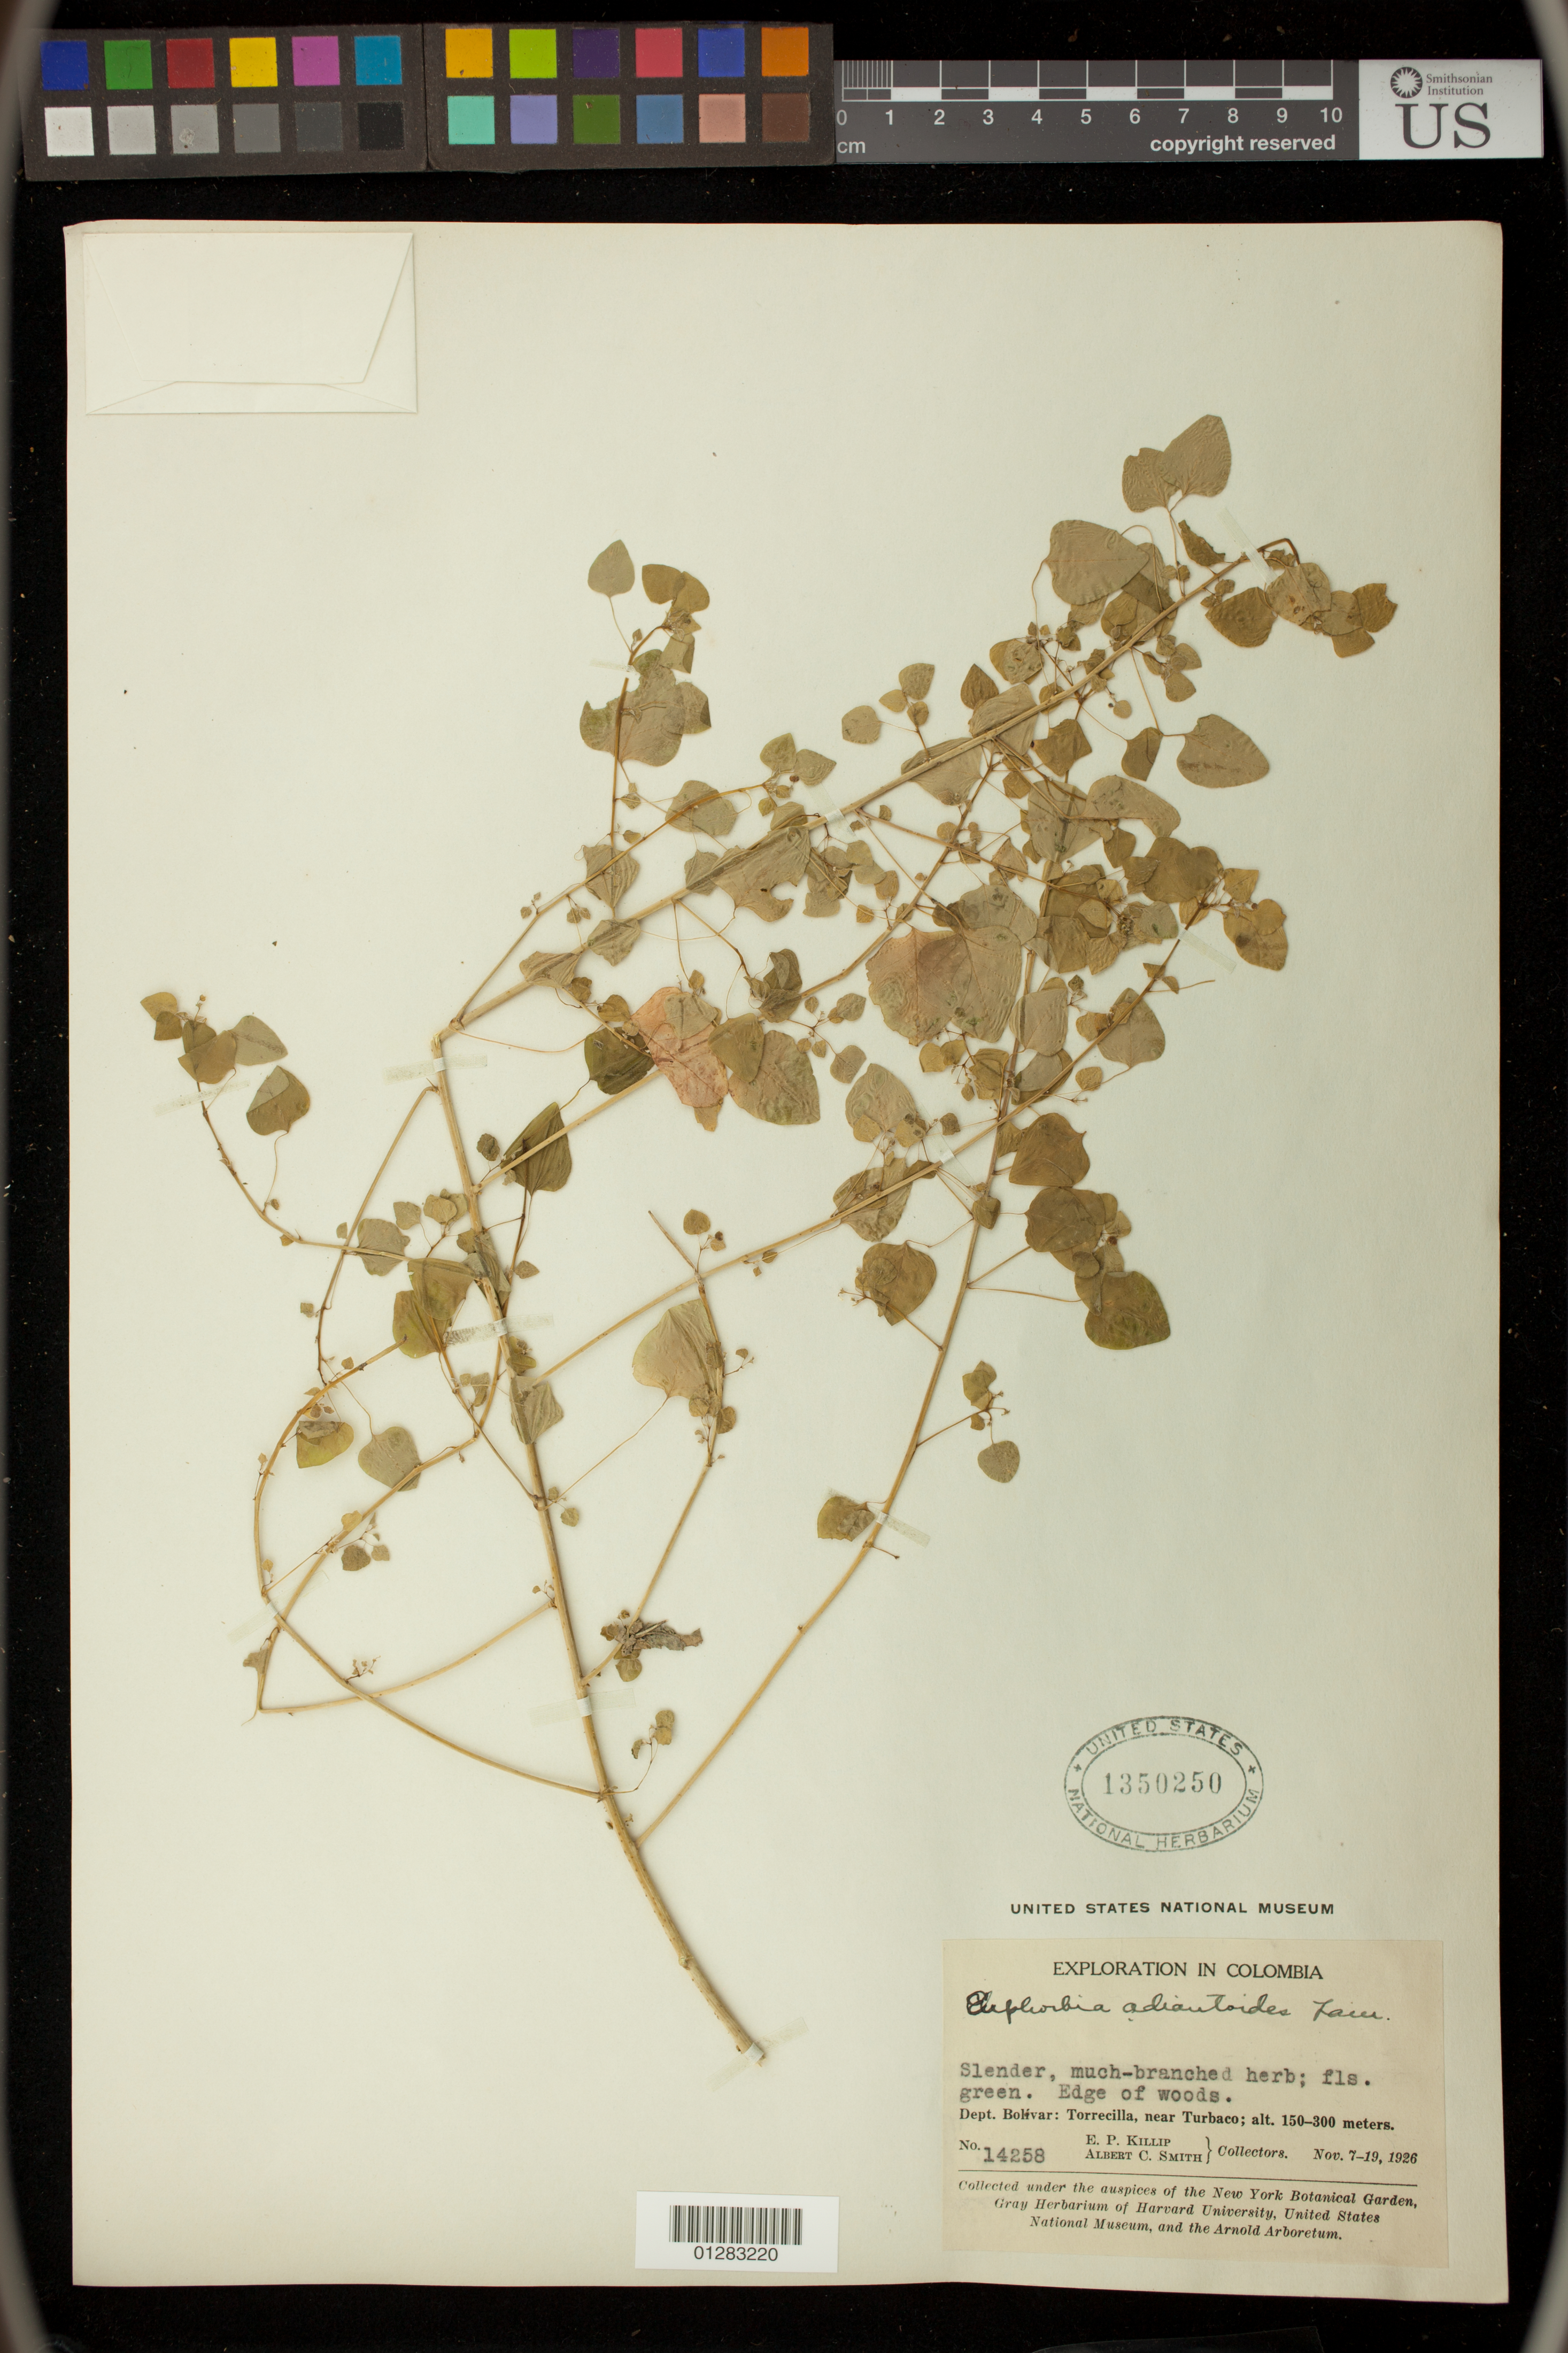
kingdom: Plantae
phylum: Tracheophyta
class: Magnoliopsida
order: Malpighiales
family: Euphorbiaceae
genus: Euphorbia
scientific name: Euphorbia adiantoides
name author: Lam.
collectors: E. P. Killip & A. C. Smith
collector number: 14258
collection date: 1926-11-07/1926-11-19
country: Colombia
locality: Dept. Bolivar: Torrecilla, near Turbaco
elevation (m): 150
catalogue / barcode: US 1350250